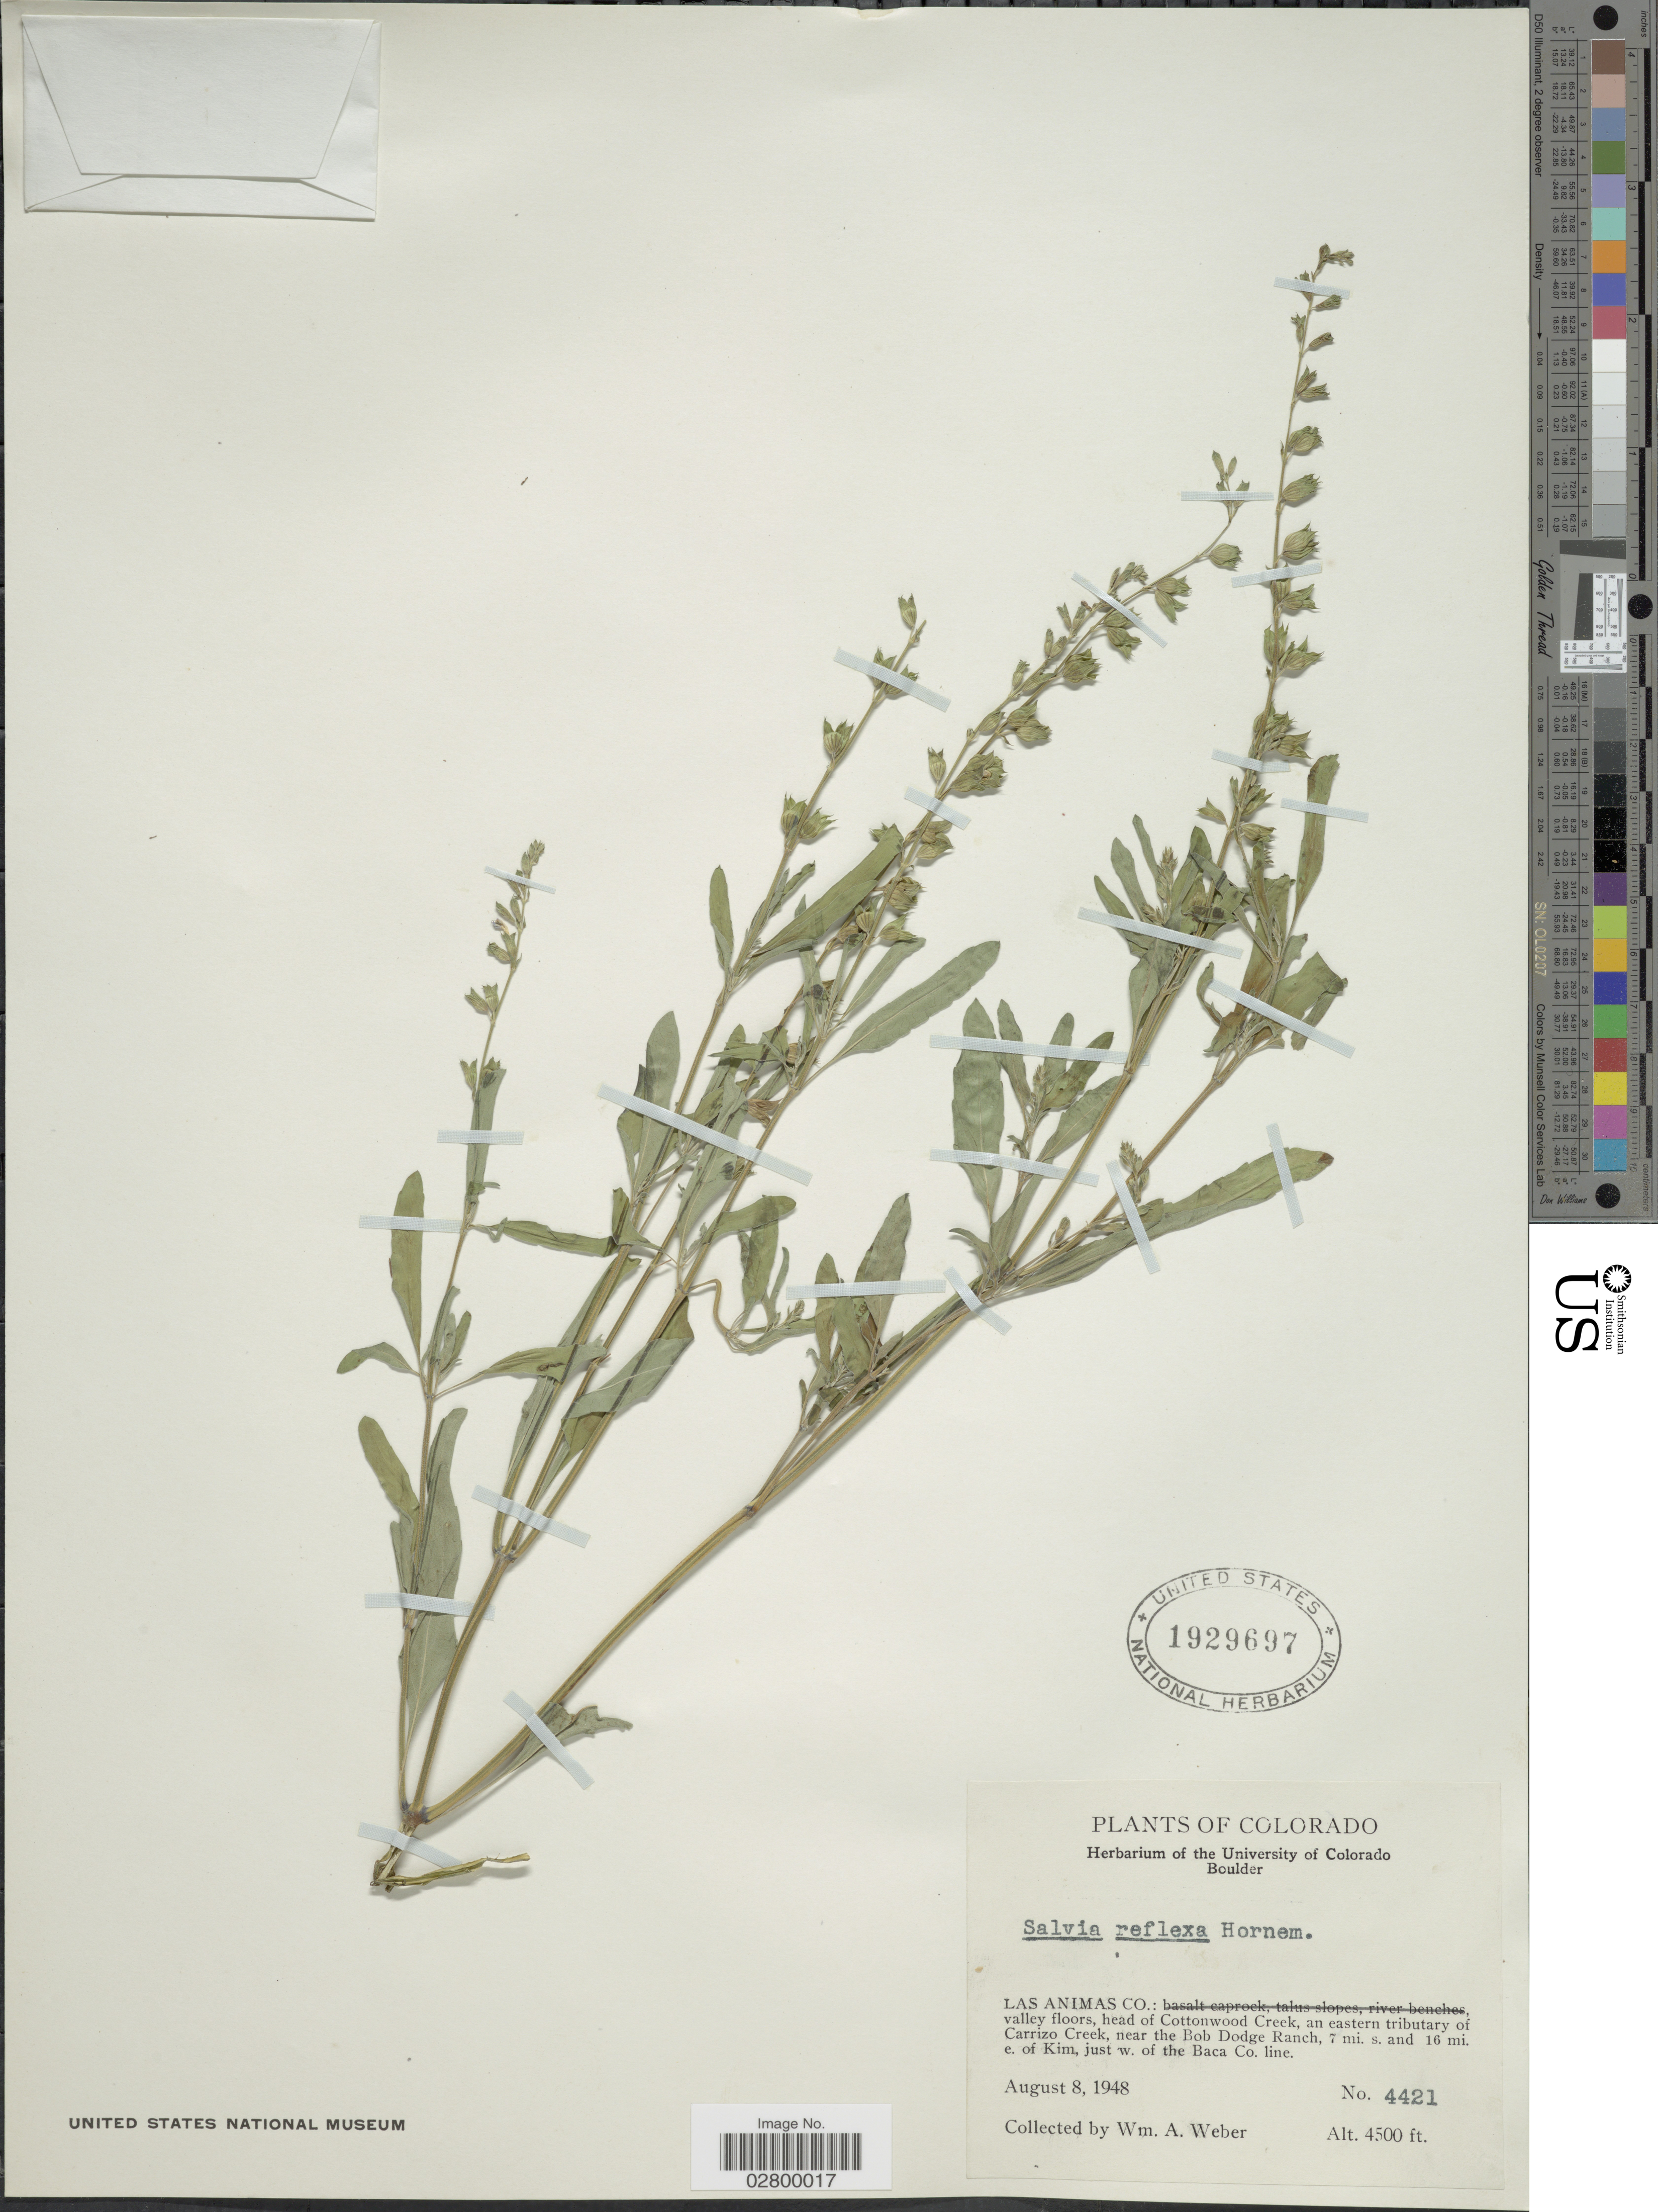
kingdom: Plantae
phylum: Tracheophyta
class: Magnoliopsida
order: Lamiales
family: Lamiaceae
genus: Salvia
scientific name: Salvia reflexa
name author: Hornem.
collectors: W. A. Weber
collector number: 4421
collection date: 1948-08-08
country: United States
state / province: Colorado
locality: Las Animas Co.: valley floors, head of Cottonwood Creek, an eastern tributary of Carrizo Creek, near the Bob Dodge Ranch, 7 mi. s. and 16 mi. e. of Kim, just w. of the Baca Co. line.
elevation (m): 1372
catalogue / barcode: US 1929697